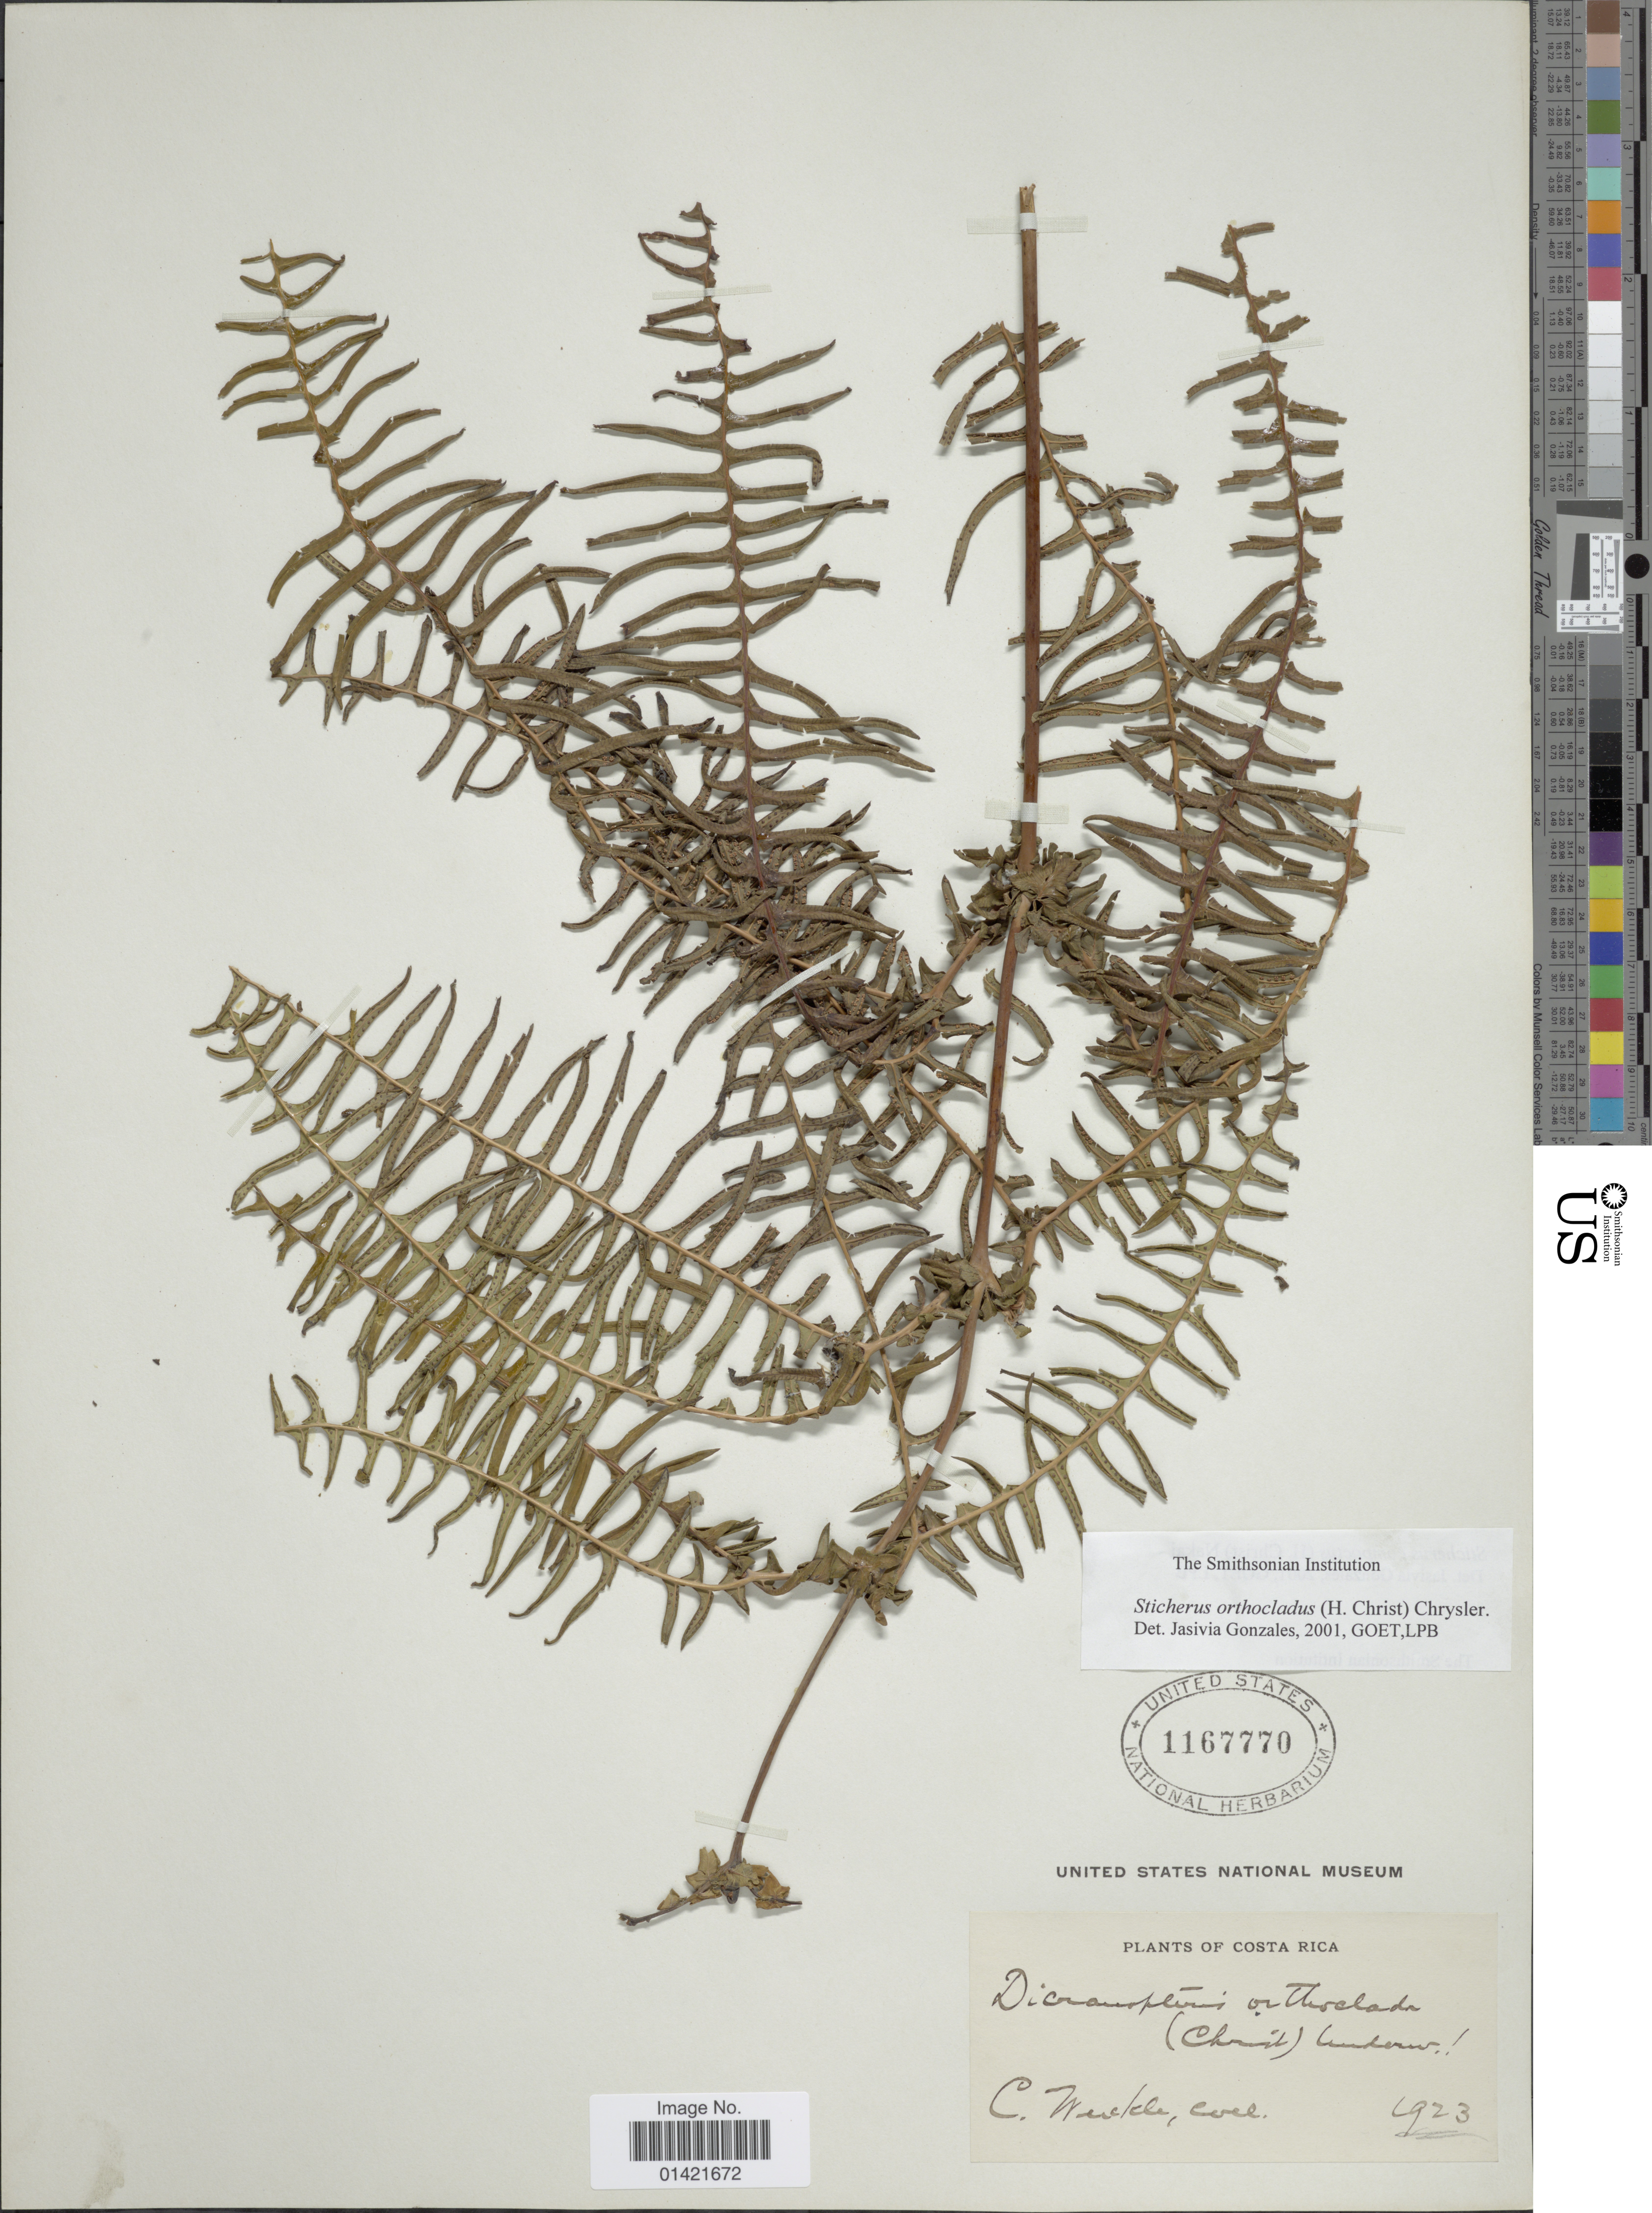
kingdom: Plantae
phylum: Tracheophyta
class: Polypodiopsida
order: Gleicheniales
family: Gleicheniaceae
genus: Sticherus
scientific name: Sticherus orthocladus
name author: (Christ) Chrysler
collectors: C. Wercklé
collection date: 1923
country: Costa Rica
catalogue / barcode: US 1167770